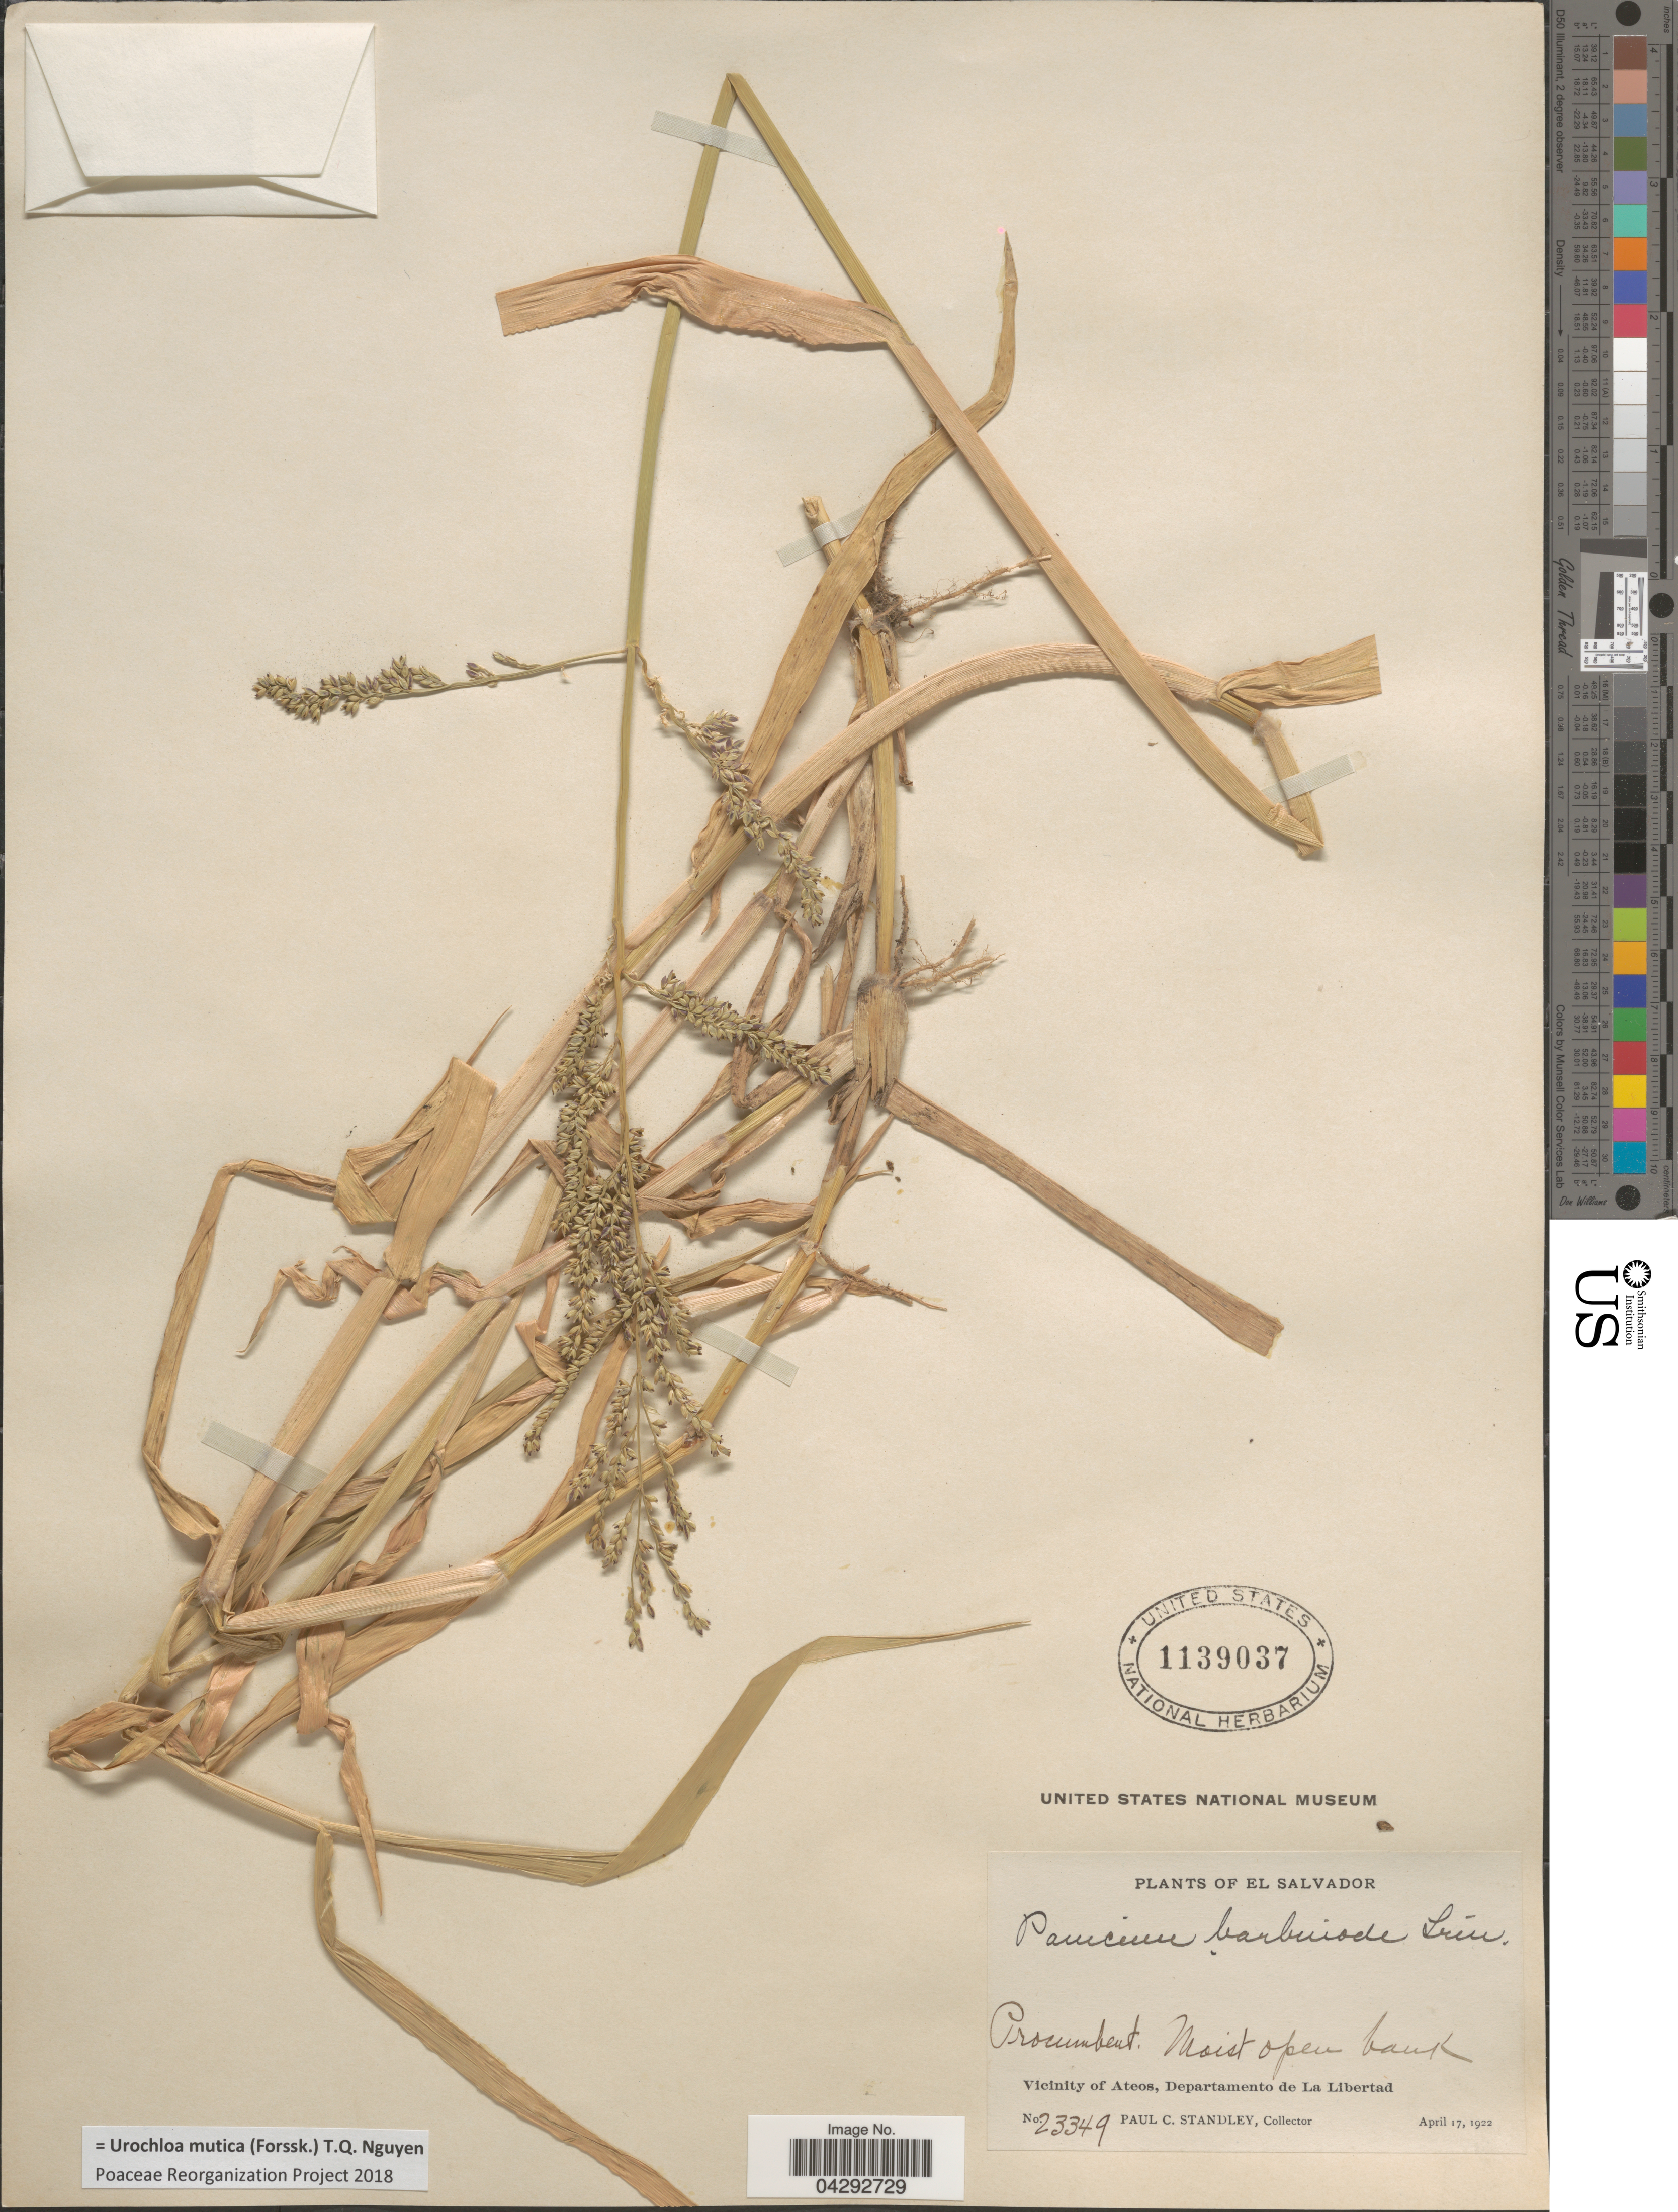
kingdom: Plantae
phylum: Tracheophyta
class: Liliopsida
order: Poales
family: Poaceae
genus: Urochloa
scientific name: Urochloa mutica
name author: (Forssk.) T.Q. Nguyen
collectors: P. C. Standley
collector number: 23349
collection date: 1922-04-17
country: El Salvador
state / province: La Libertad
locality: Vicinity of Ateos, Departamento de La Libertad.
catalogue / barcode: US 1139037